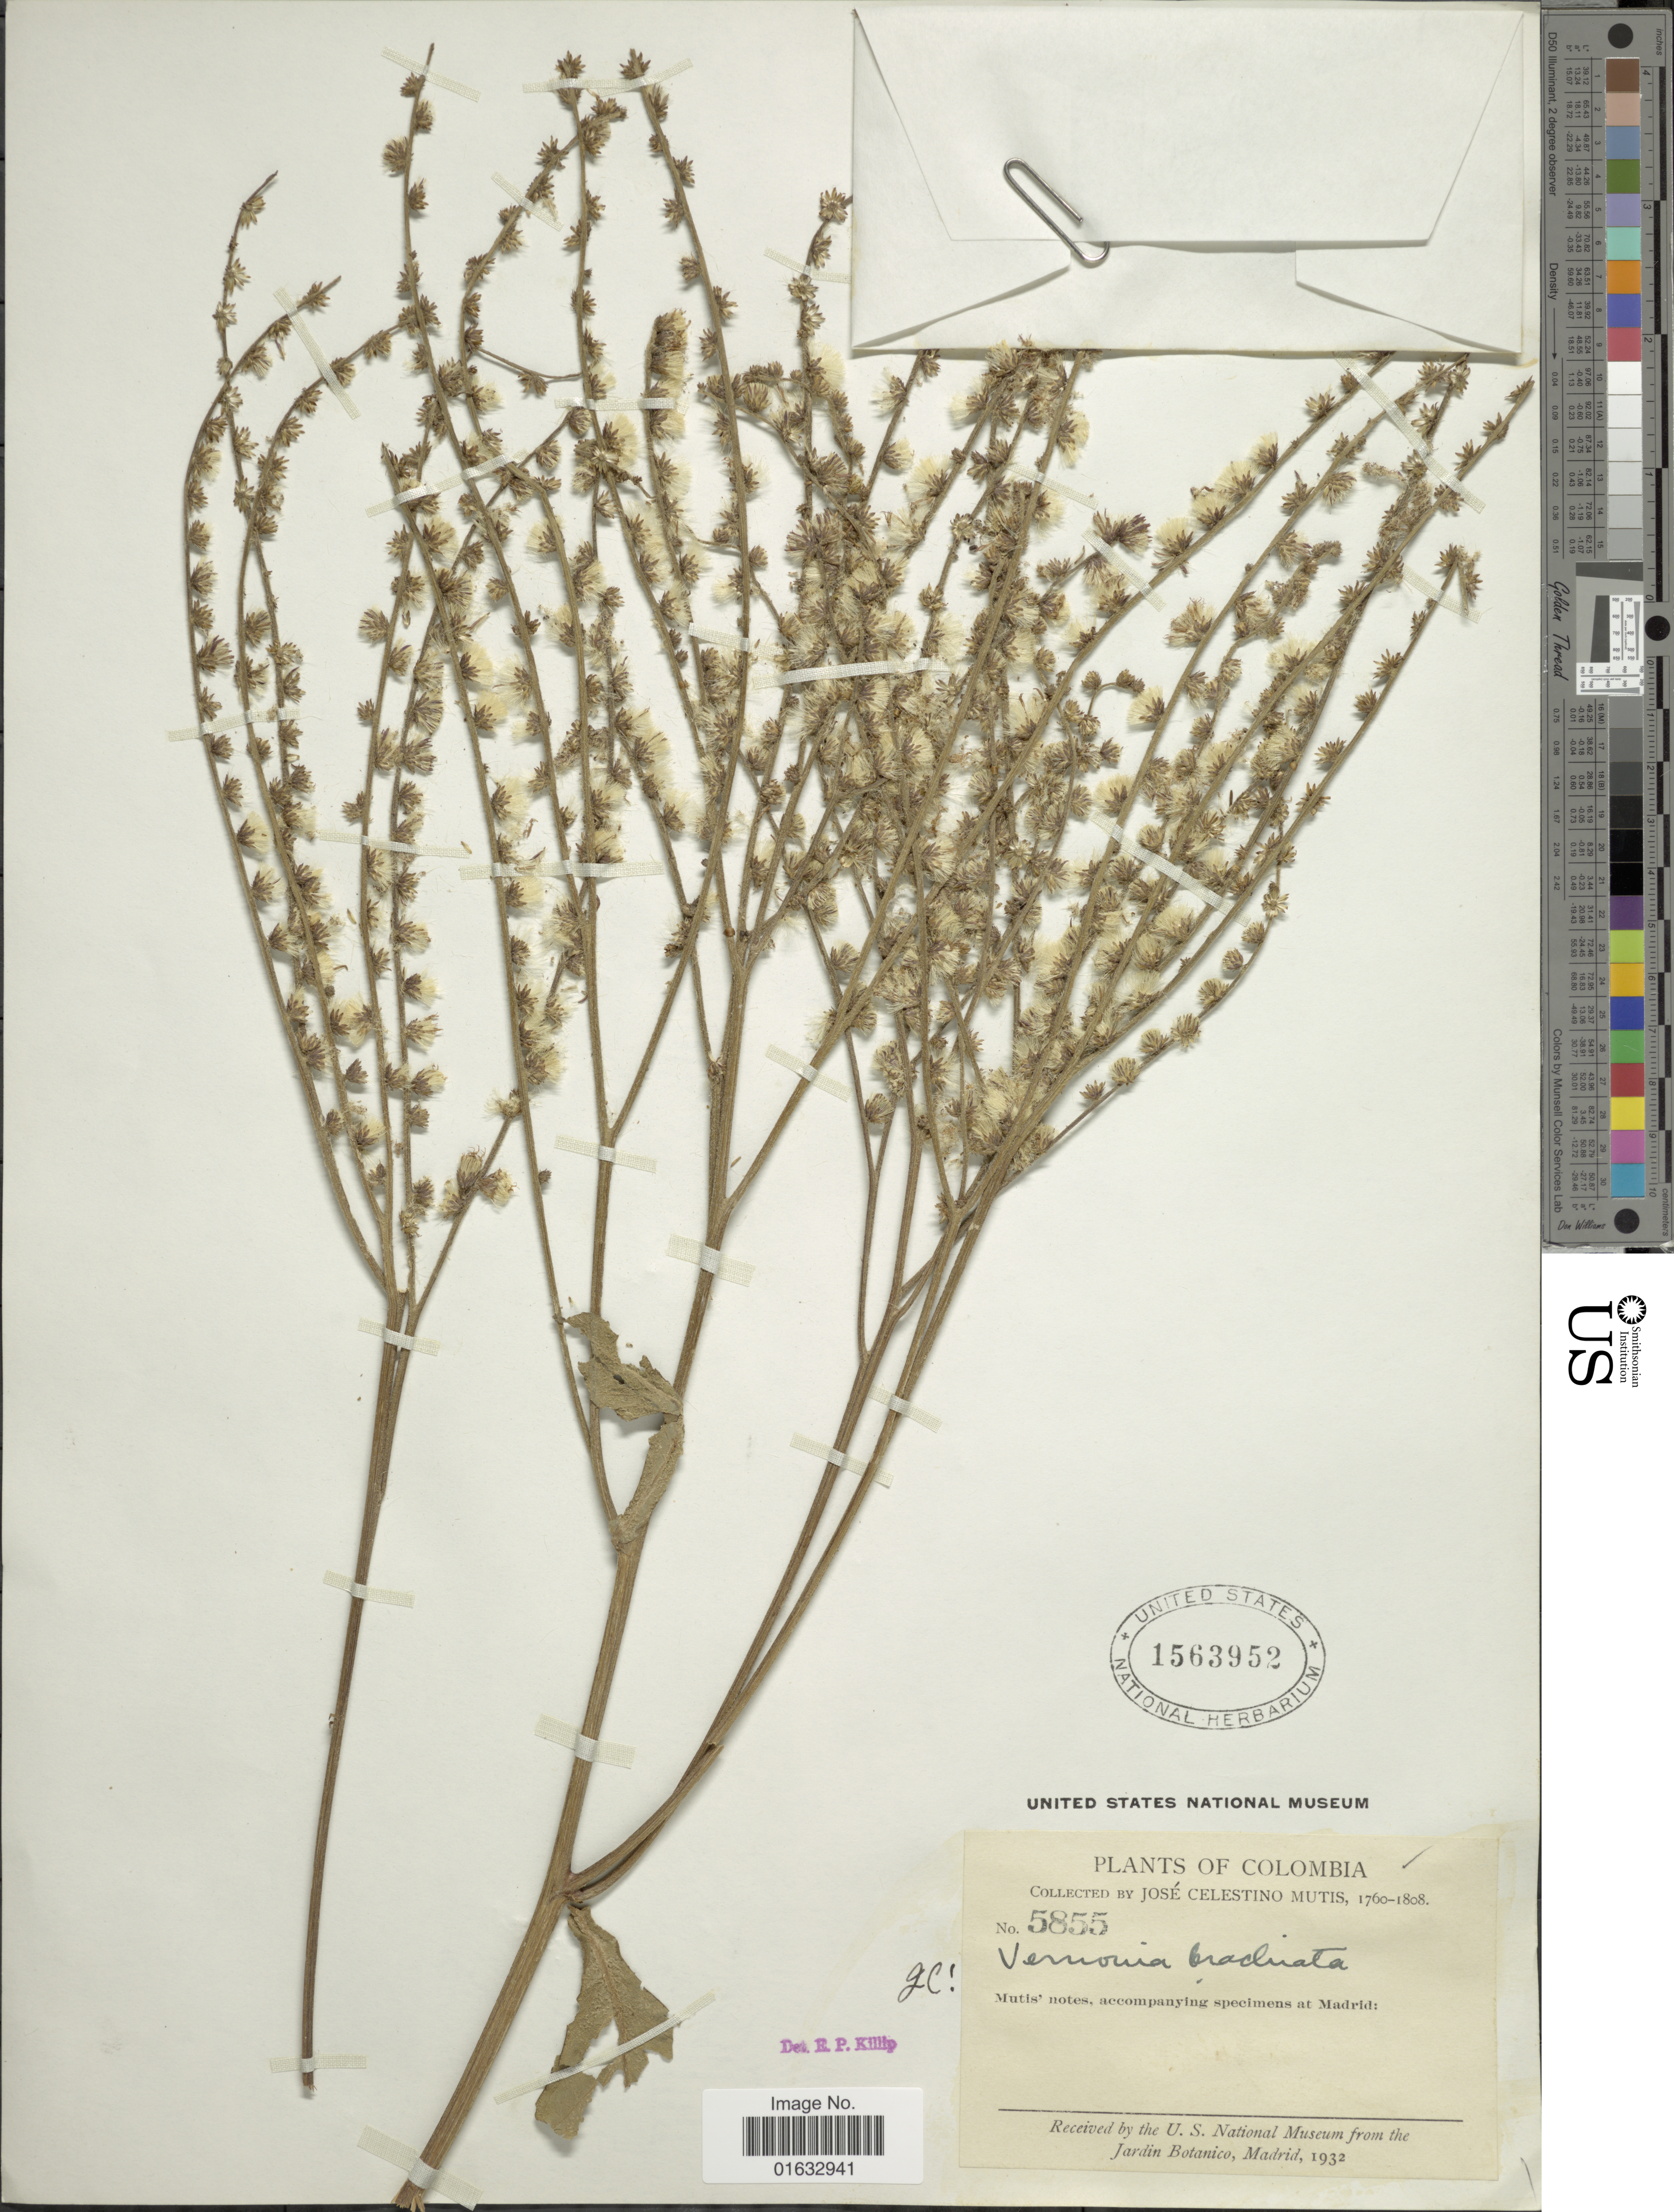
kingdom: Plantae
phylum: Tracheophyta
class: Magnoliopsida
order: Asterales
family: Asteraceae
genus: Eirmocephala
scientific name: Eirmocephala brachiata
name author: (Benth.) H. Rob.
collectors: J. C. B. Mutis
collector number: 5855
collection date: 1760/1808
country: Colombia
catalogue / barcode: US 1563952